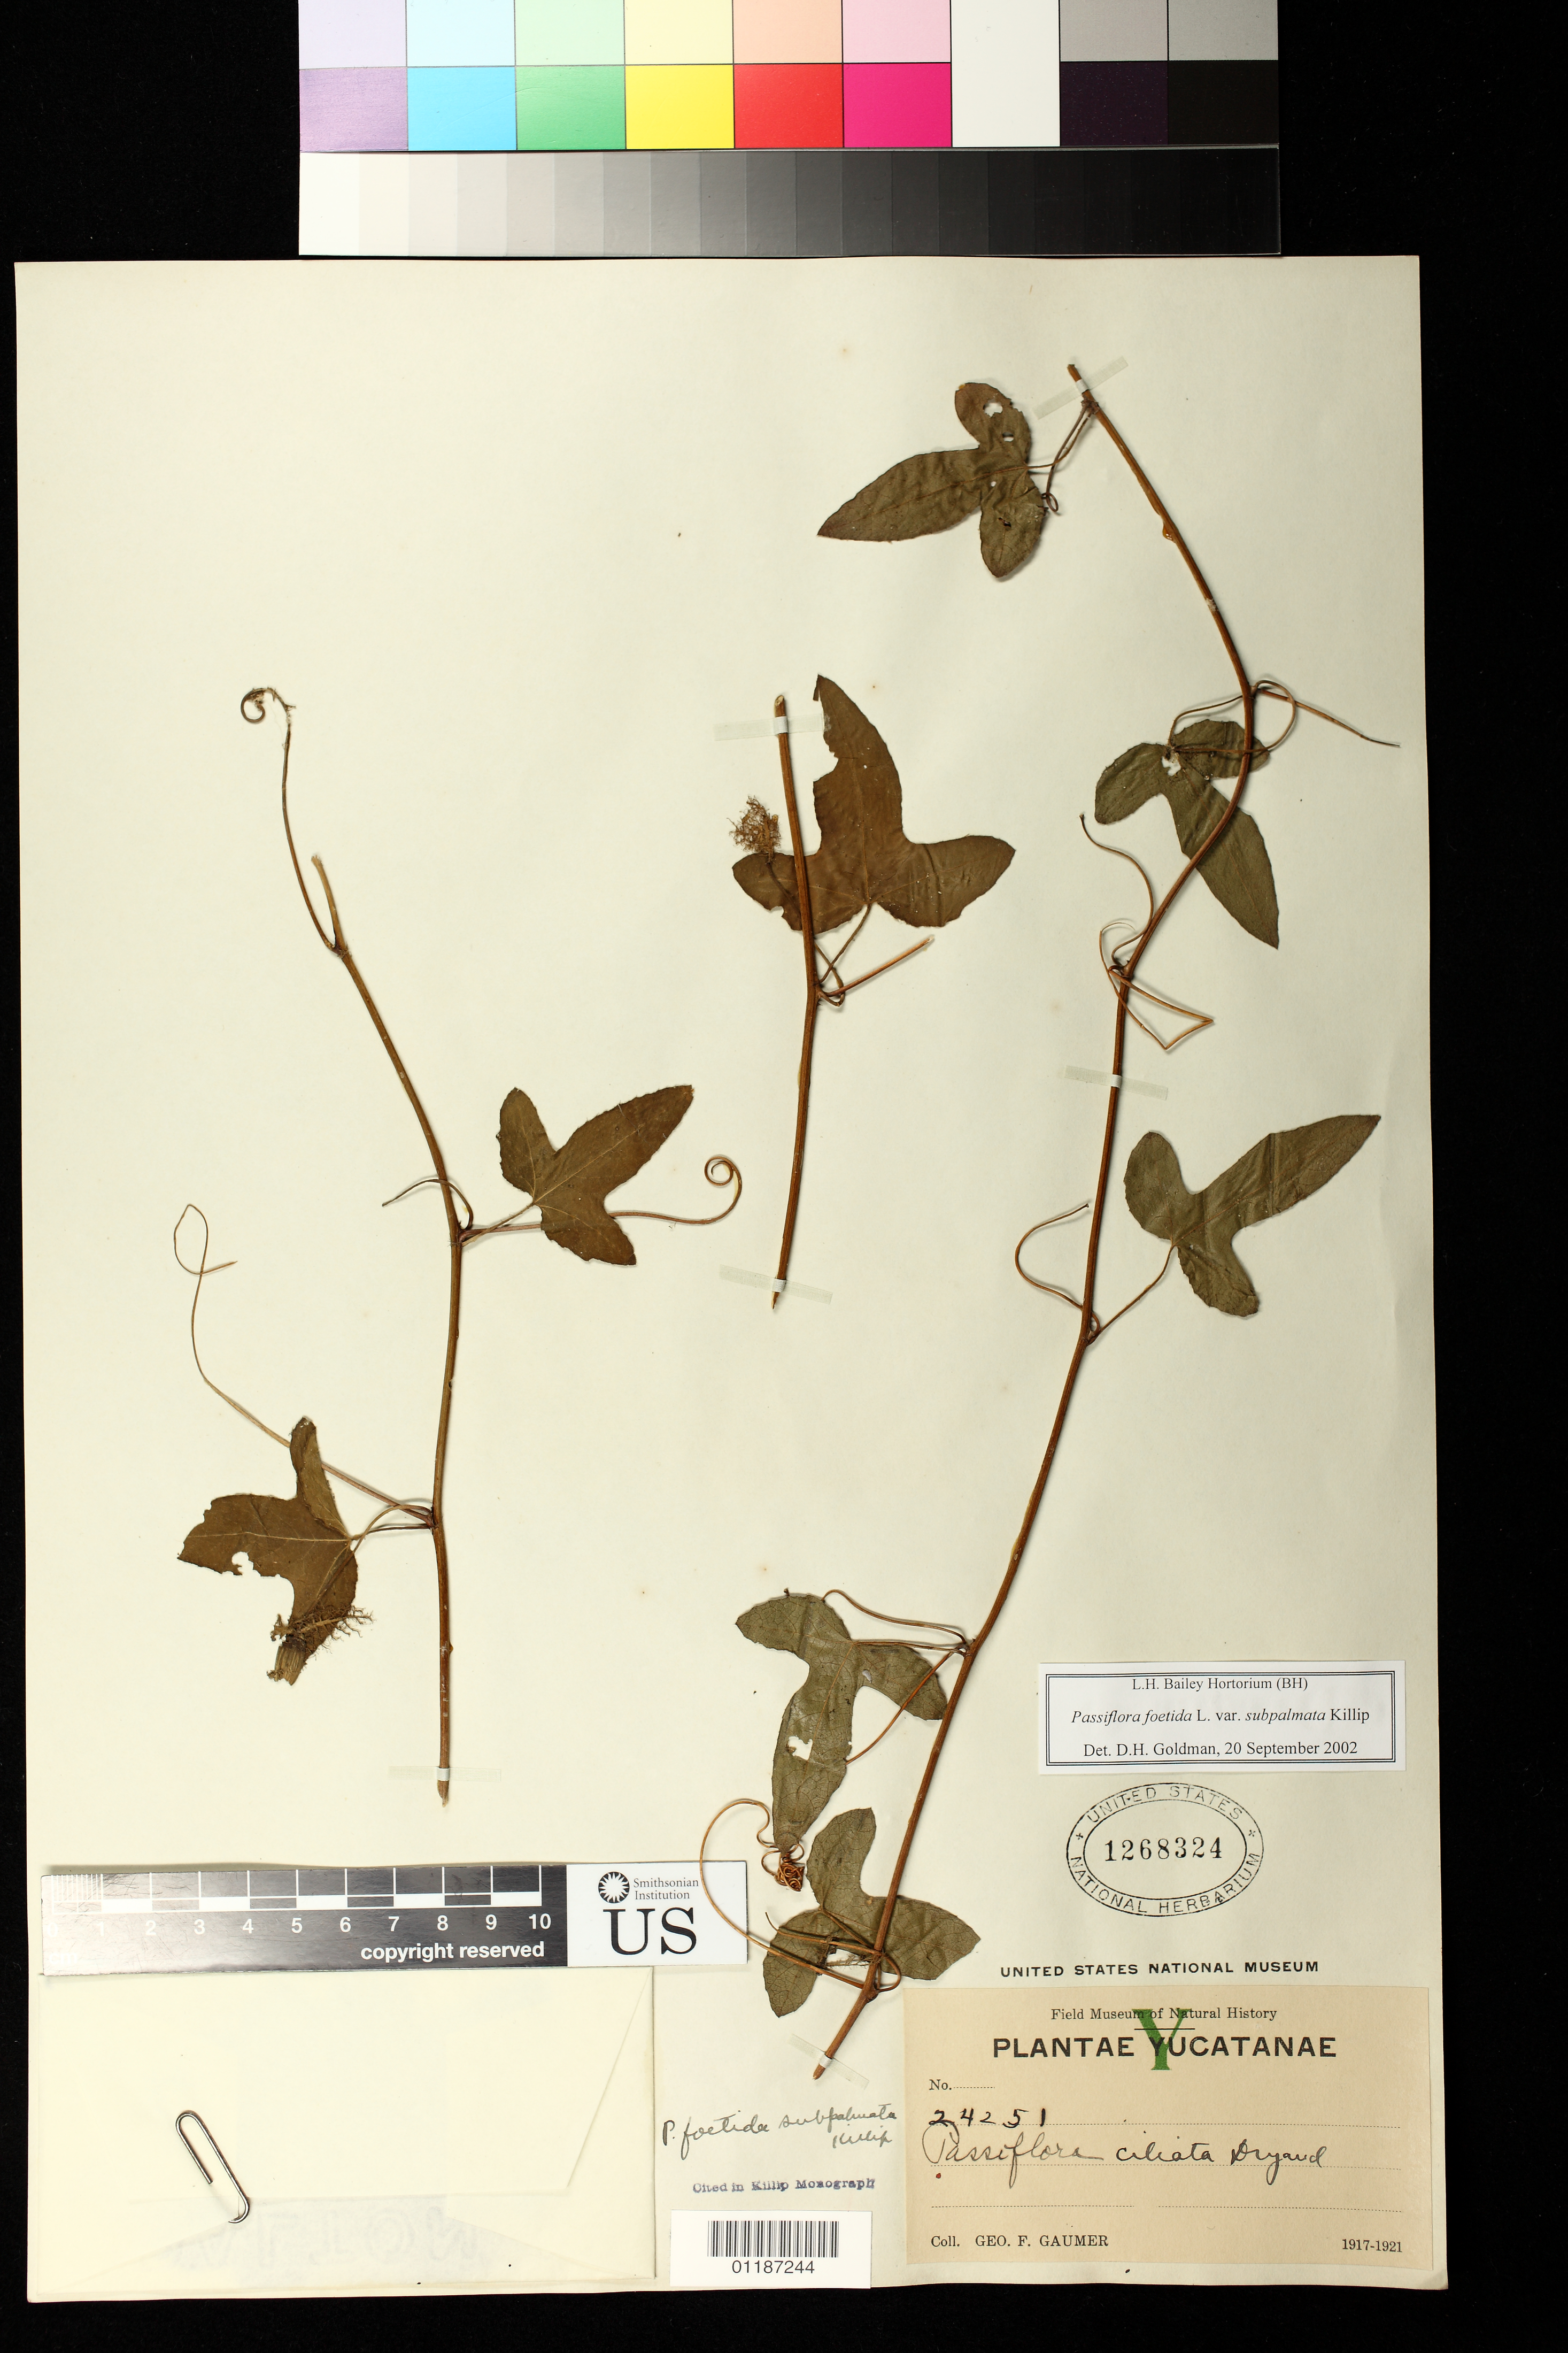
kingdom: Plantae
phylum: Tracheophyta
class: Magnoliopsida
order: Malpighiales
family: Passifloraceae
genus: Passiflora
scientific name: Passiflora foetida var. subpalmata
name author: Killip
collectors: G. F. Gaumer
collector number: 24251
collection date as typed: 1917 to -- -- 1921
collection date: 1917/1921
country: Mexico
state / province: Yucatán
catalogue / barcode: US 1268324